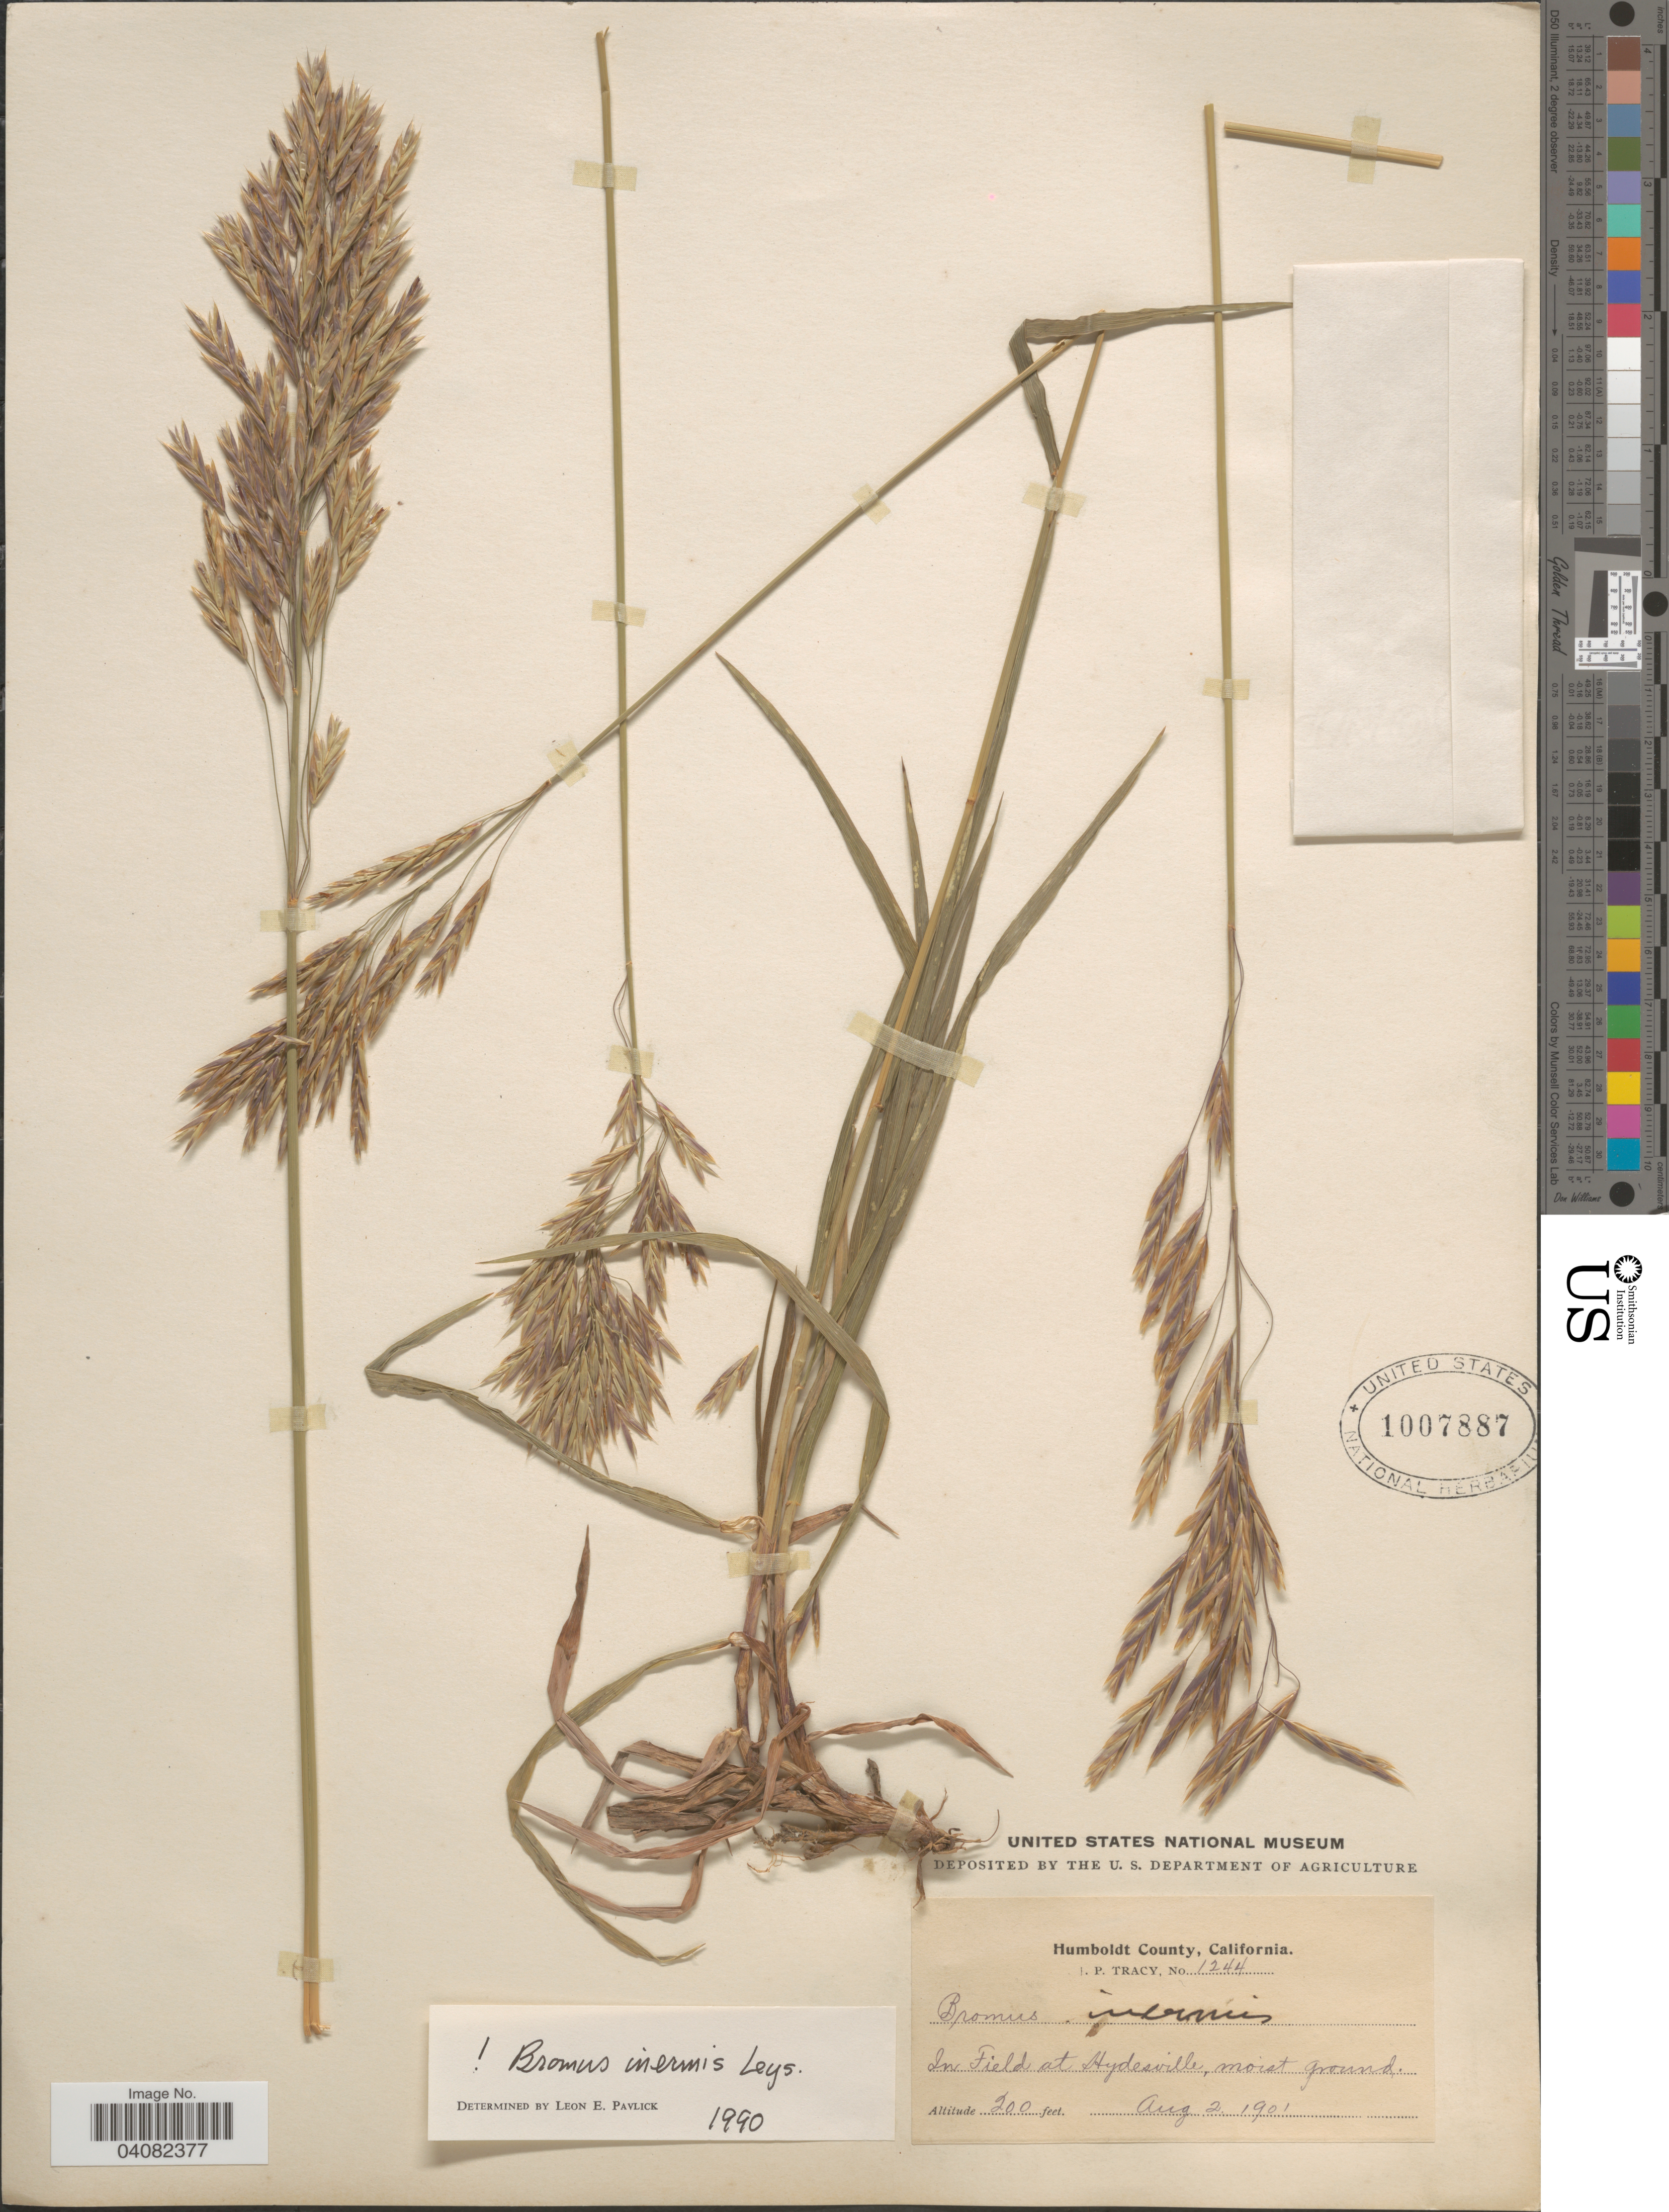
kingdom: Plantae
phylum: Tracheophyta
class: Liliopsida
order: Poales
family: Poaceae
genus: Bromus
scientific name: Bromus inermis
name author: Leyss.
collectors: J. Tracy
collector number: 1244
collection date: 1901-08-02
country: United States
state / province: California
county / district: Humboldt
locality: Humboldt County. In Field at Hydesville.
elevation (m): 61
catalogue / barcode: US 1007887